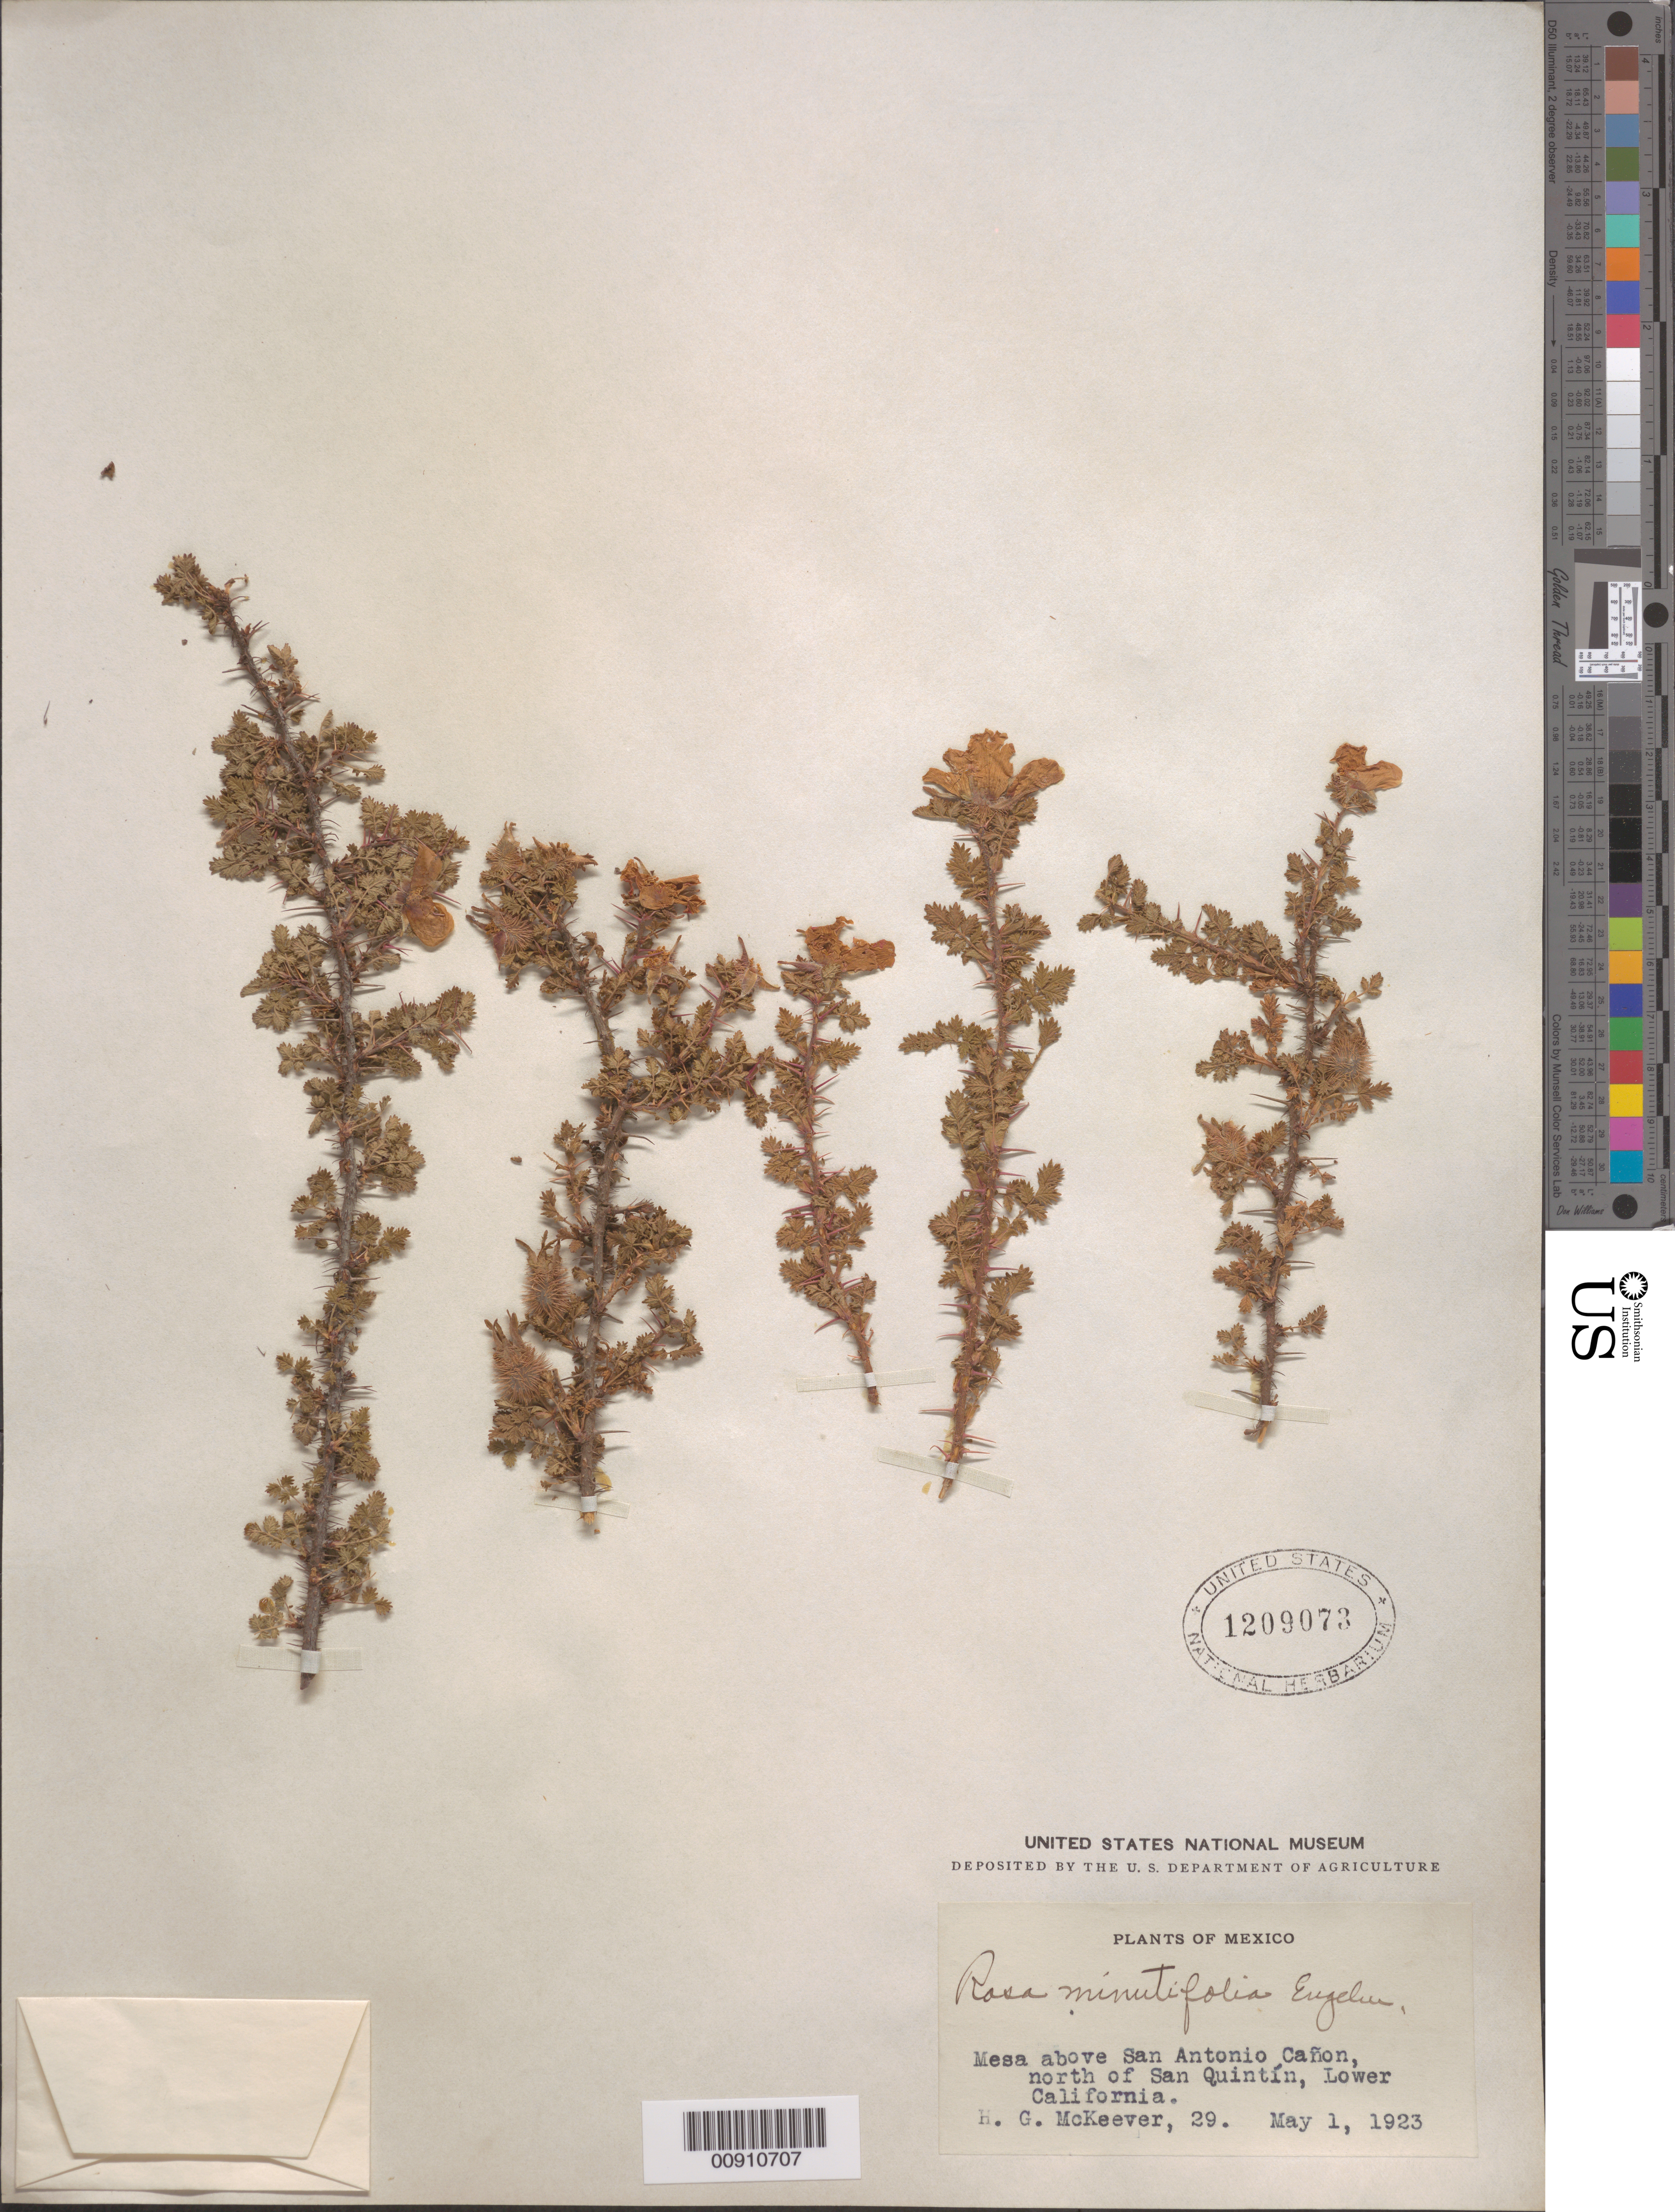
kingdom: Plantae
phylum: Tracheophyta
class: Magnoliopsida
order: Rosales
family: Rosaceae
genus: Rosa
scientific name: Rosa minutifolia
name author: Engelm. in Parry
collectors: H. McKeever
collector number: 29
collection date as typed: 01 May 1923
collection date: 1923-05-01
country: Mexico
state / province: Baja California Norte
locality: Mesa above San Antonio Cañon, north of San Quintín, Lower California.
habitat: Mesa.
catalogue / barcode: US 1209073